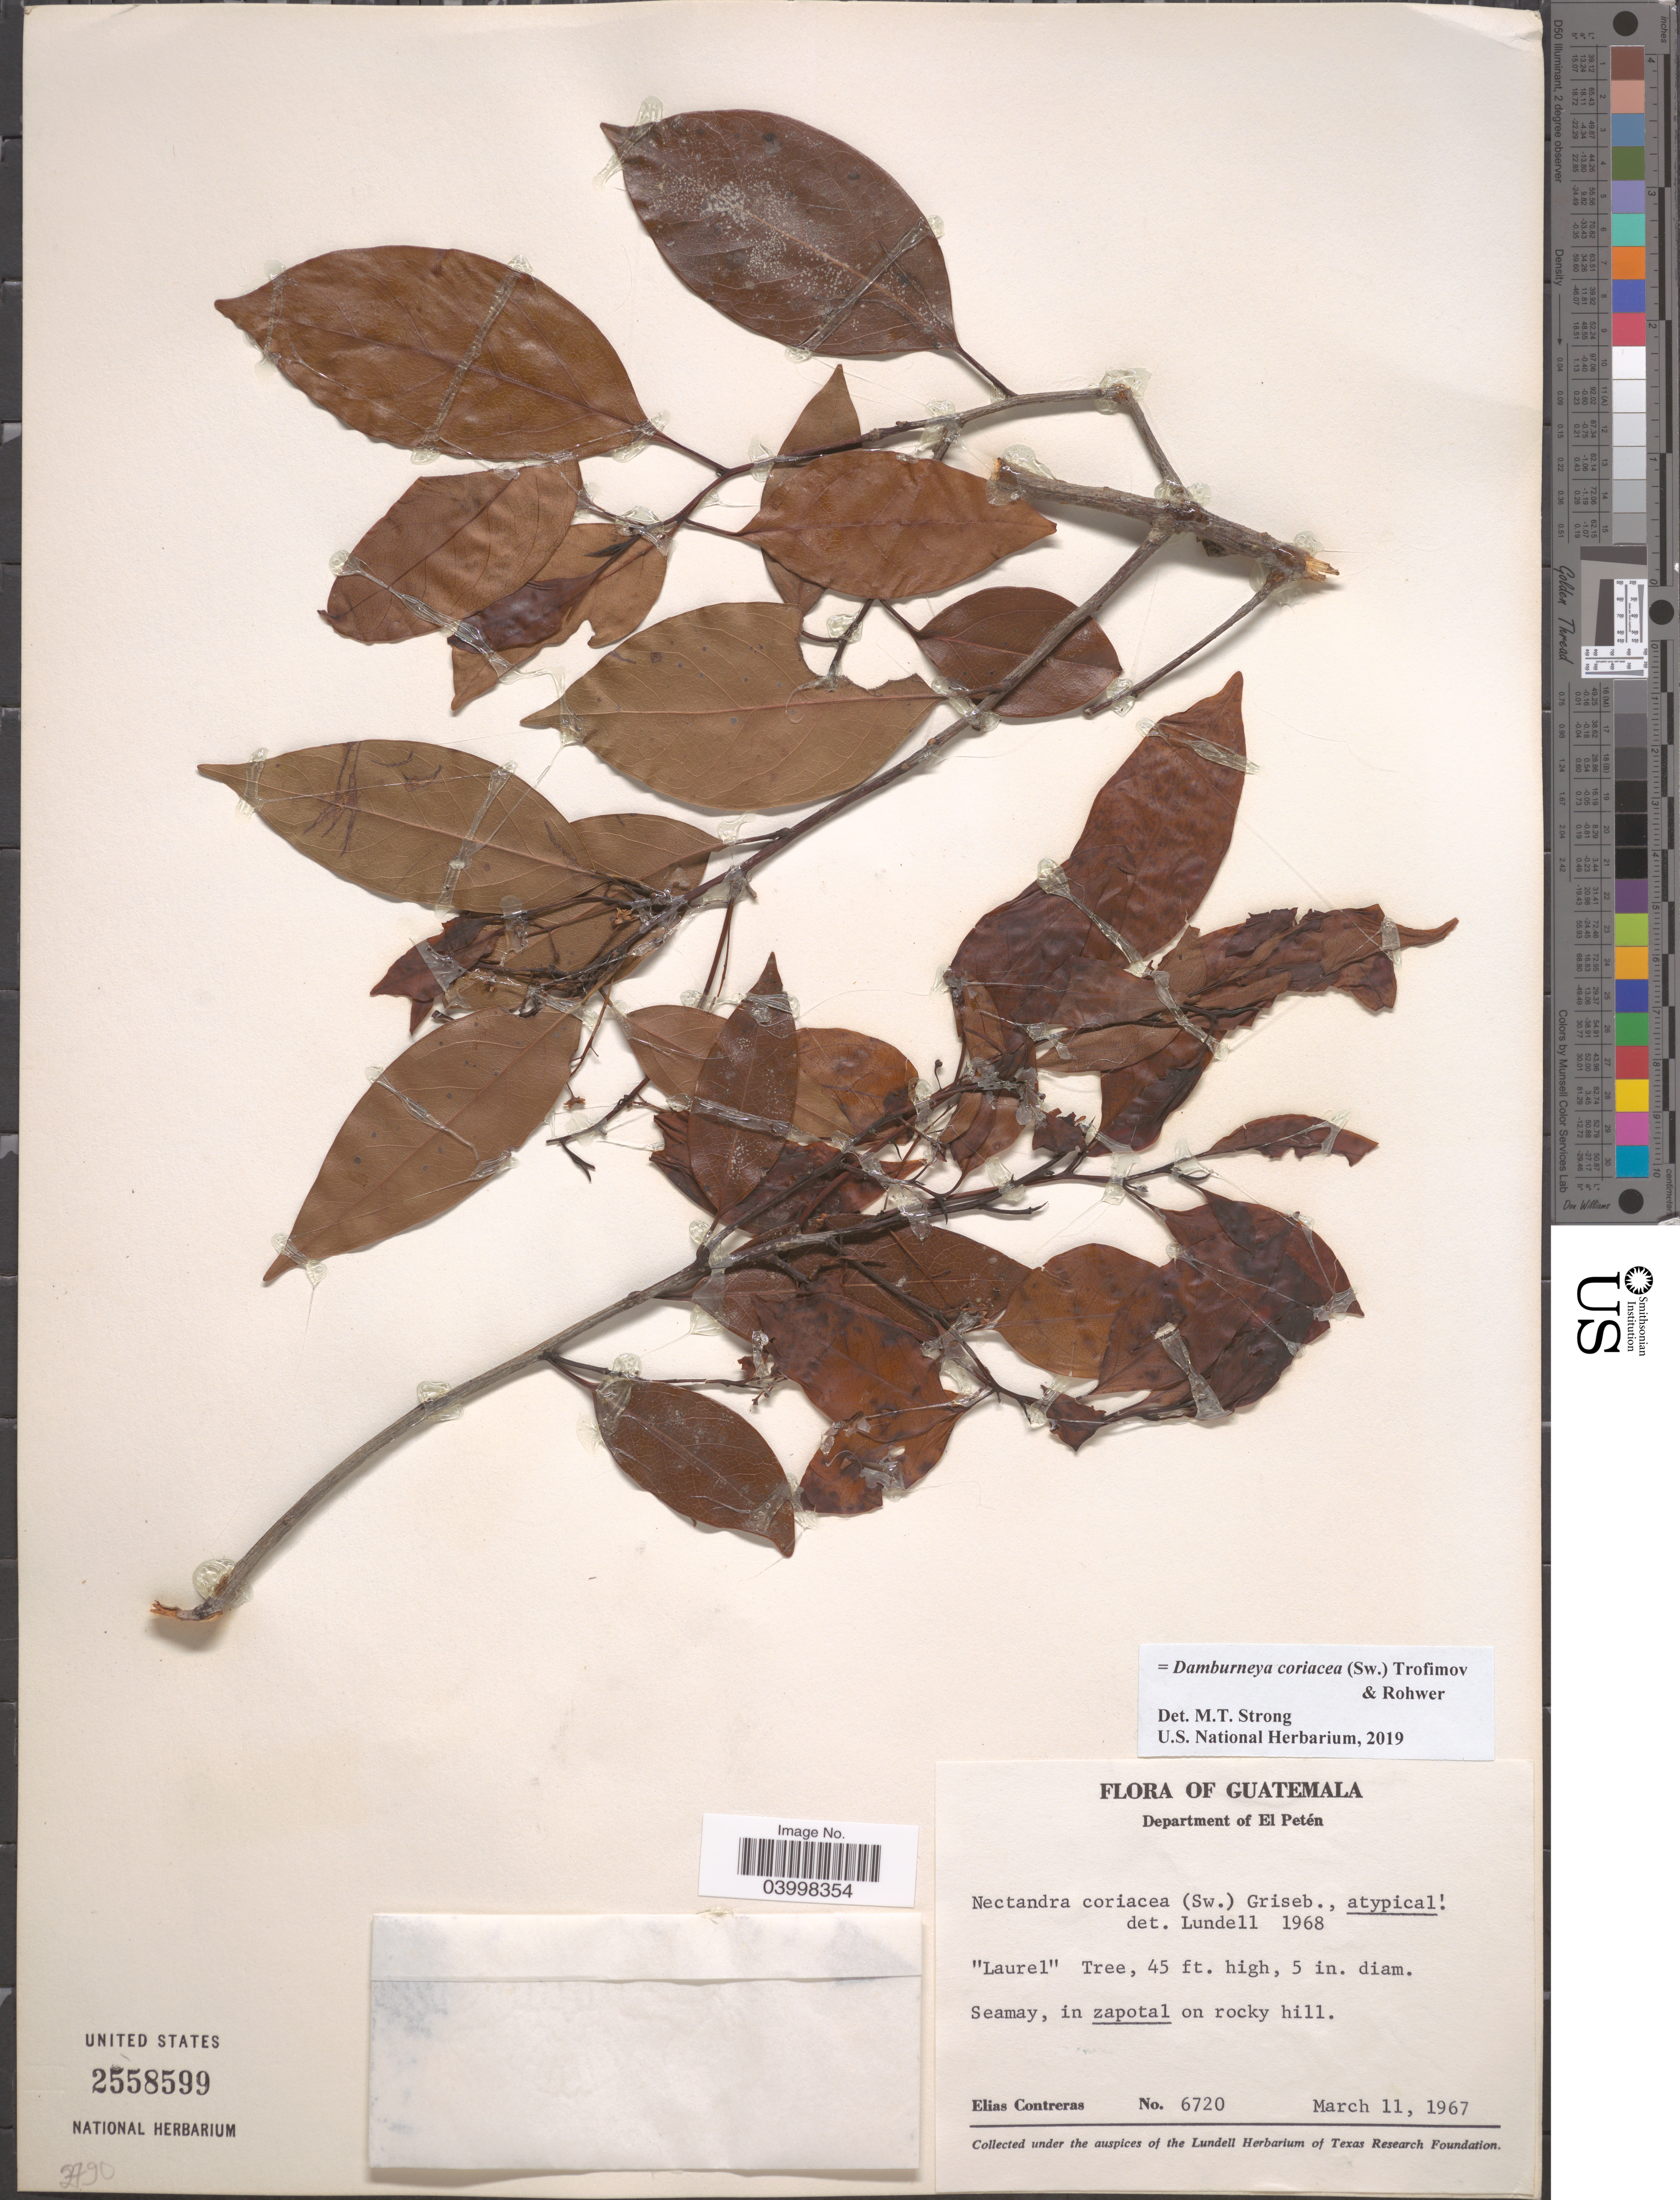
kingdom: Plantae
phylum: Tracheophyta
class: Magnoliopsida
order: Laurales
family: Lauraceae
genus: Damburneya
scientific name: Damburneya coriacea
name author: (Sw.) Trofimov & Rohwer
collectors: E. Contreras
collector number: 6720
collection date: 1967-03-11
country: Guatemala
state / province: El Peten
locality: Department of El Petén. Seamay.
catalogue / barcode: US 2558599